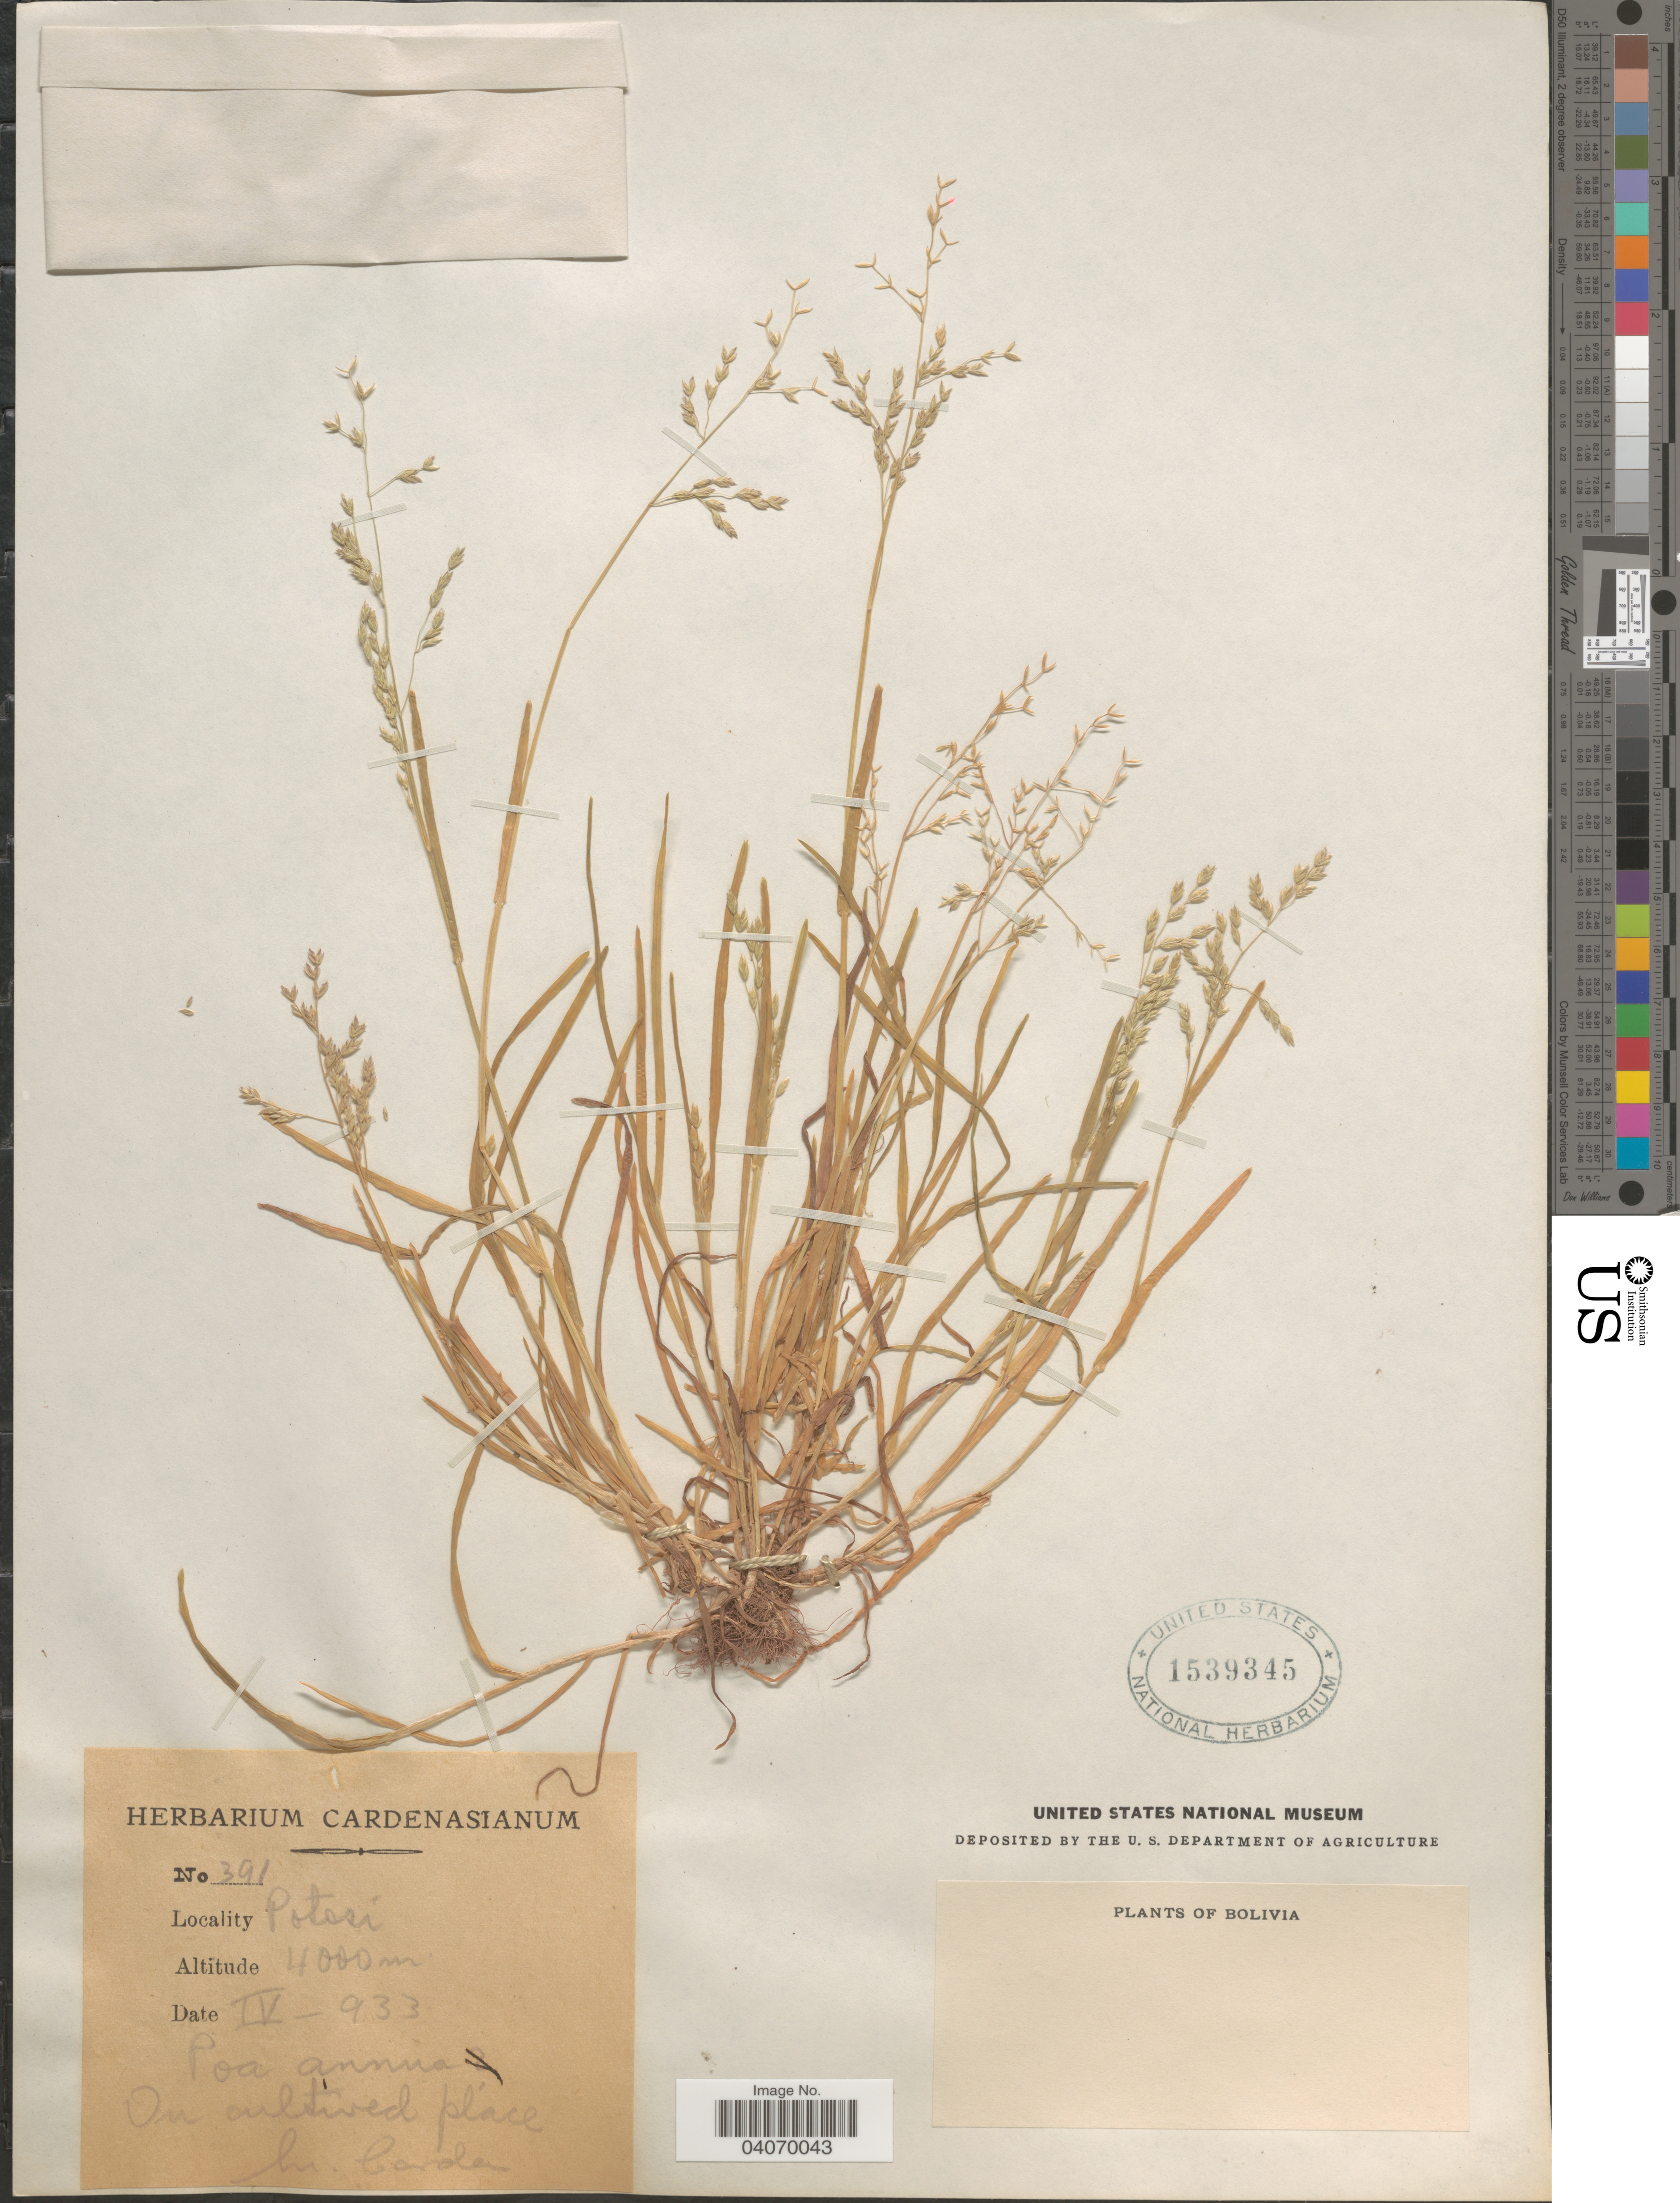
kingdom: Plantae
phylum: Tracheophyta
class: Liliopsida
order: Poales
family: Poaceae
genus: Poa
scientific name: Poa annua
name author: L.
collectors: M. Cárdenas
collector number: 391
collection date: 1933-04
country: Bolivia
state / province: Potosi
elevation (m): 4000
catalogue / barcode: US 1539345